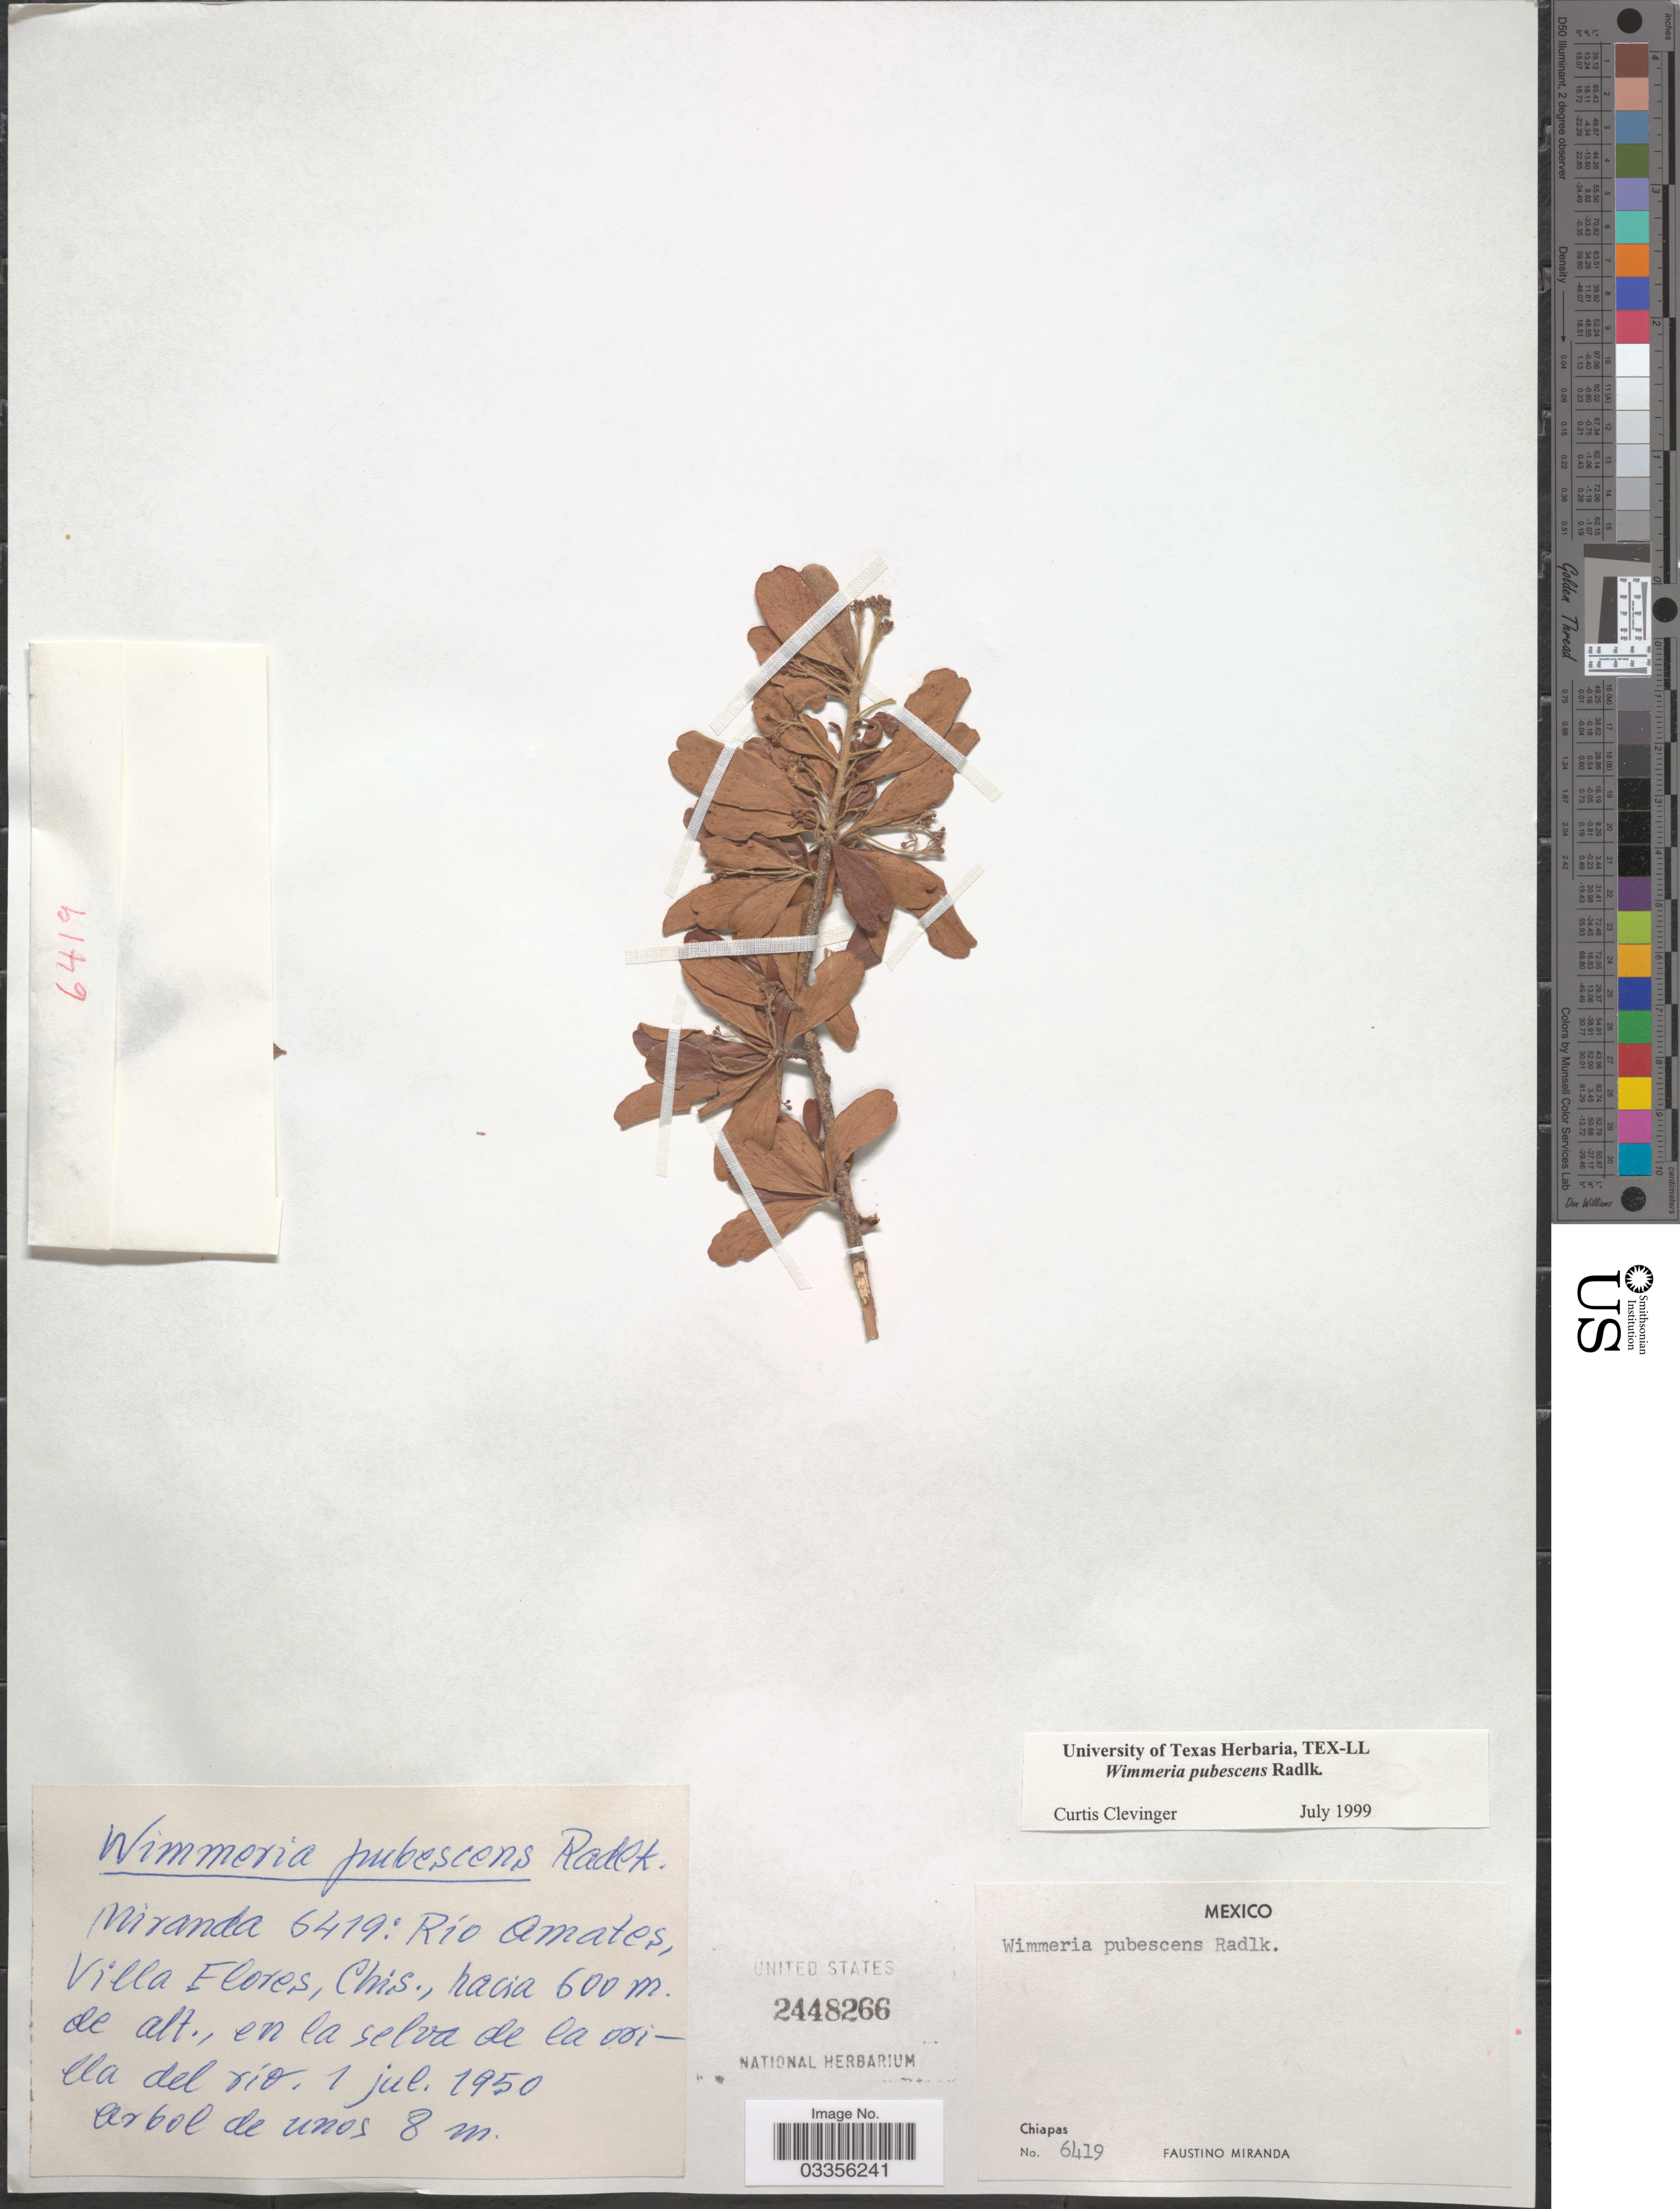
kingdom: Plantae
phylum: Tracheophyta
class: Magnoliopsida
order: Celastrales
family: Celastraceae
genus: Wimmeria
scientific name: Wimmeria pubescens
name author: Radlk.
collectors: F. Miranda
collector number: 6419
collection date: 1950-07-01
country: Mexico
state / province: Chiapas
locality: Rio Amates, Villa Flores.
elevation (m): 600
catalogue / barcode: US 2448266